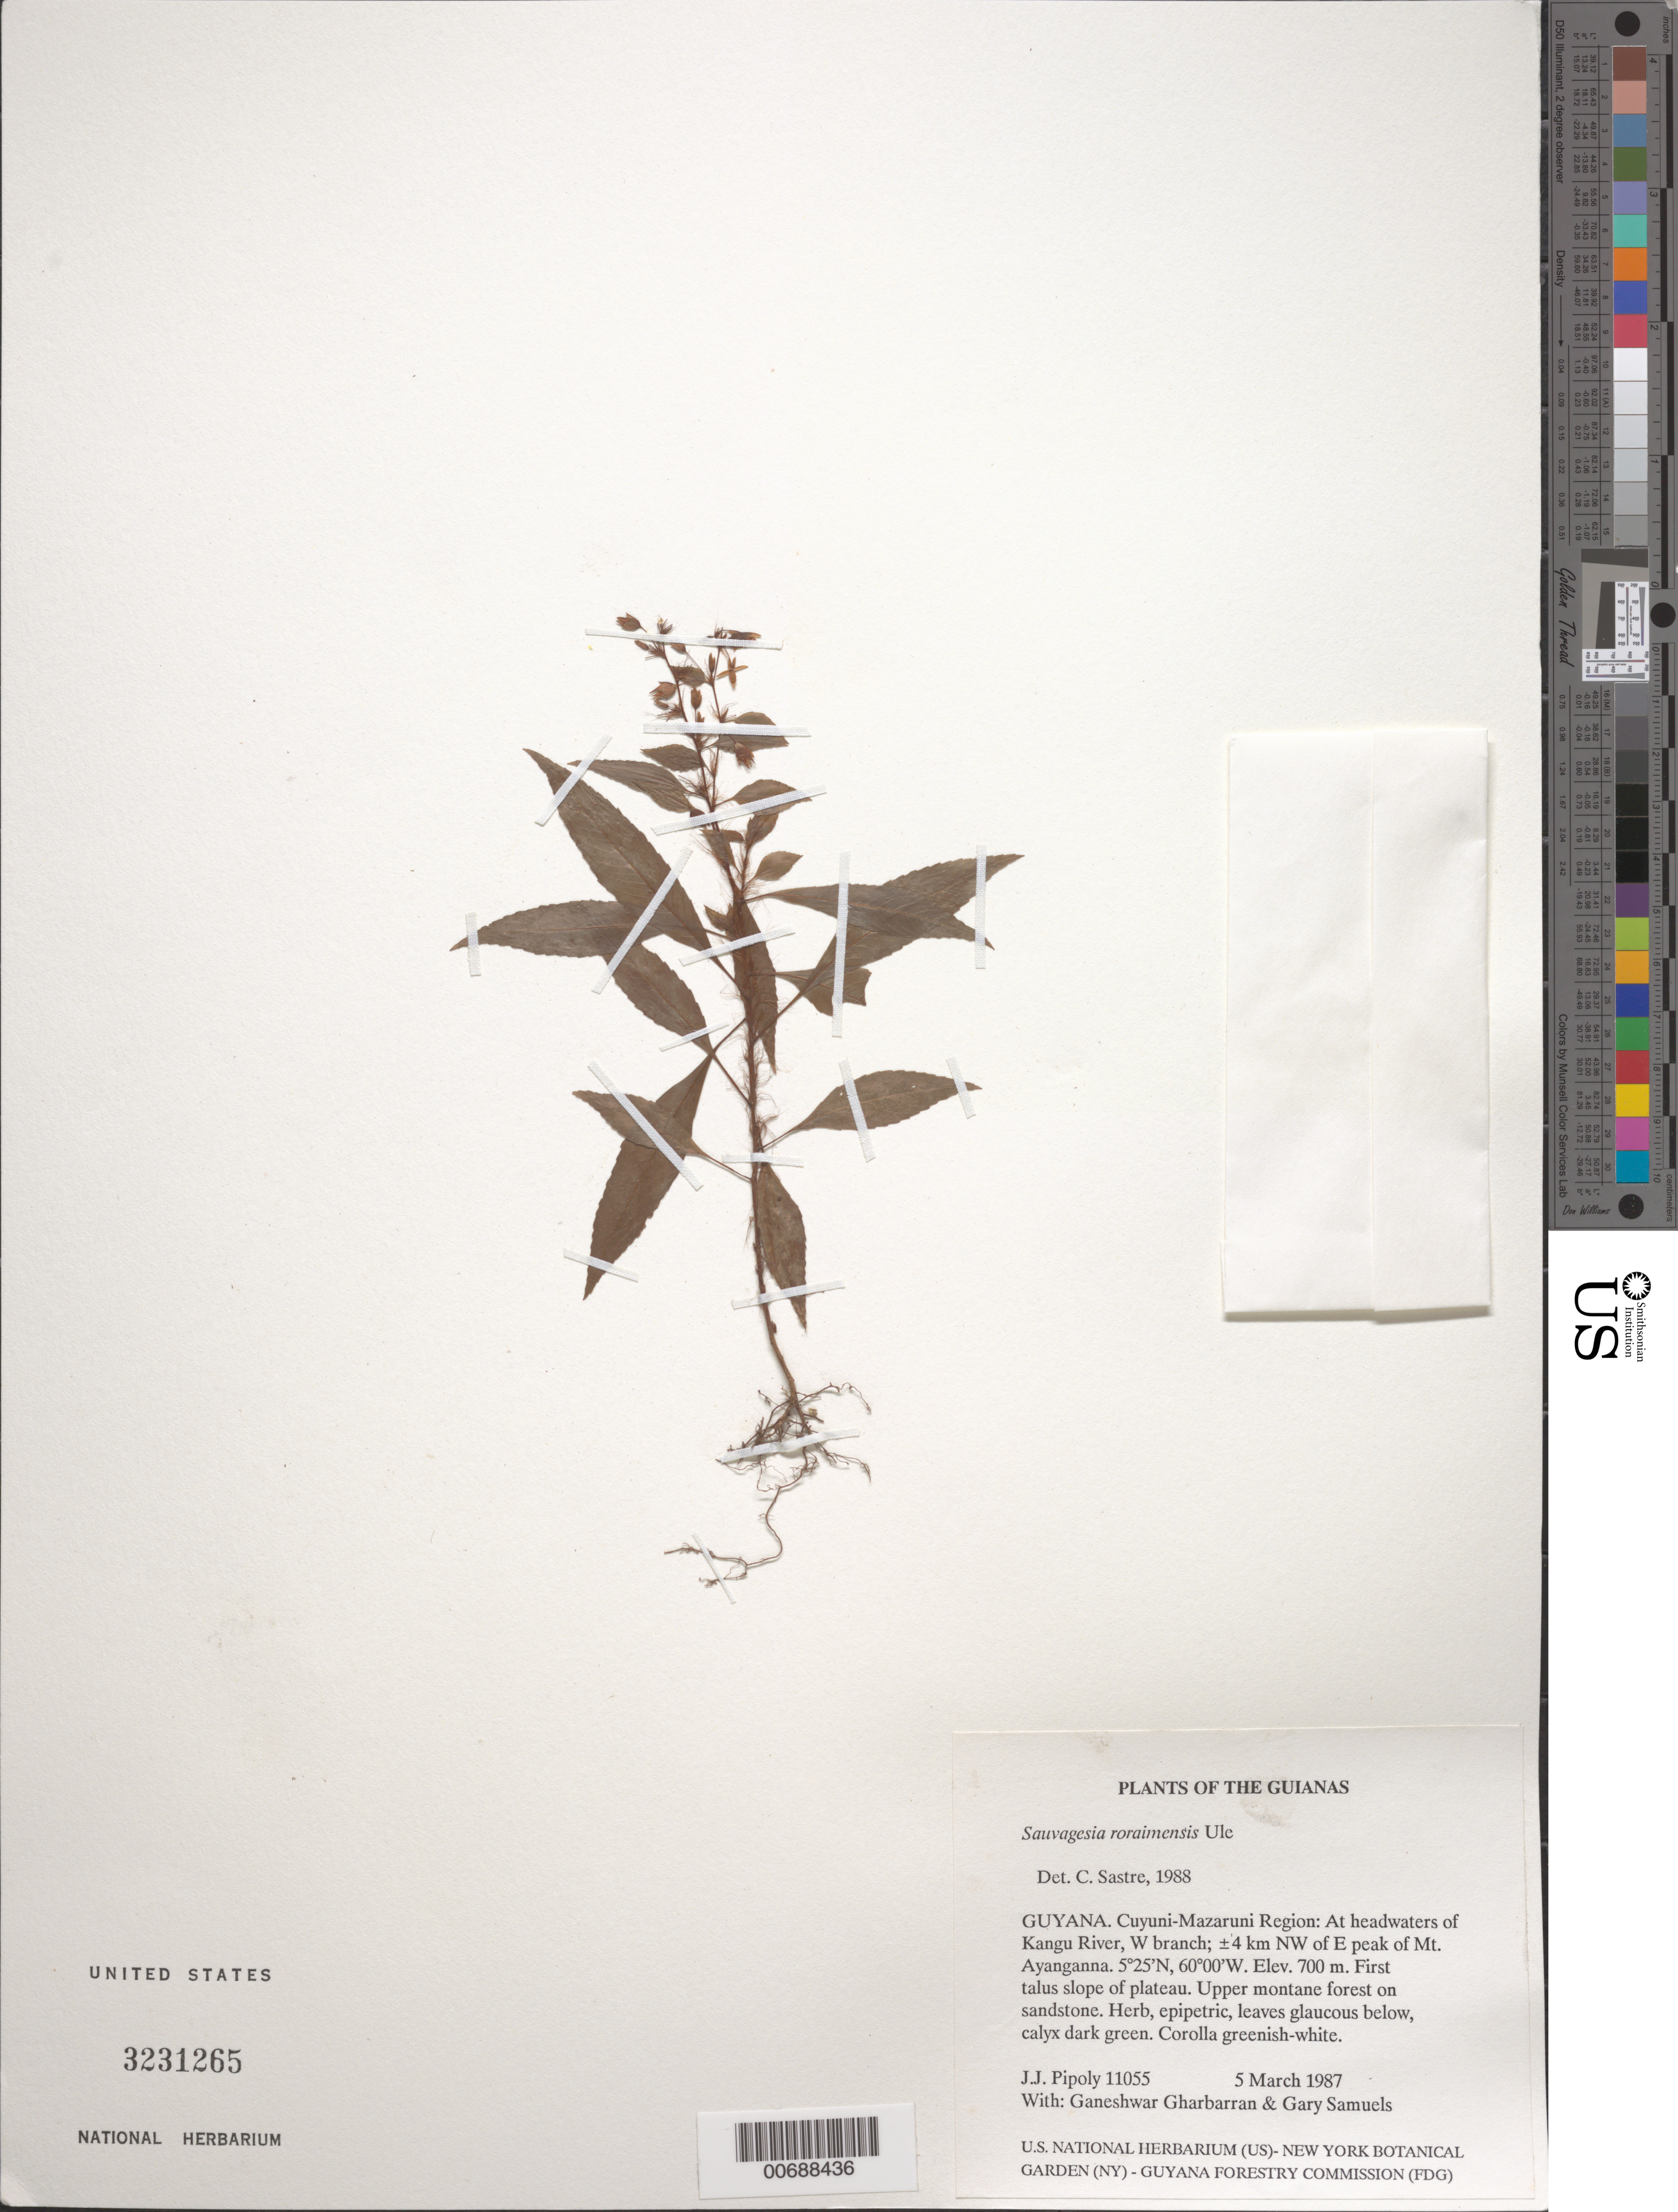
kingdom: Plantae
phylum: Tracheophyta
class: Magnoliopsida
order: Malpighiales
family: Ochnaceae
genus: Sauvagesia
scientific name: Sauvagesia roraimensis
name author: Ule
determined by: Sastre, C. H. L.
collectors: J. J. Pipoly, G. Gharbarran & G. Samuels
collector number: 11055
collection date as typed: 5 March 1987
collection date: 1987-03-05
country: Guyana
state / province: Cuyuni-Mazaruni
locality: Headwaters of Kangu R., W branch; ±4 km NW of E peak of Mt. Ayanganna. First talus slope of plateau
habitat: Upper montane forest on sandstone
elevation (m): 700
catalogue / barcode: US 3231265